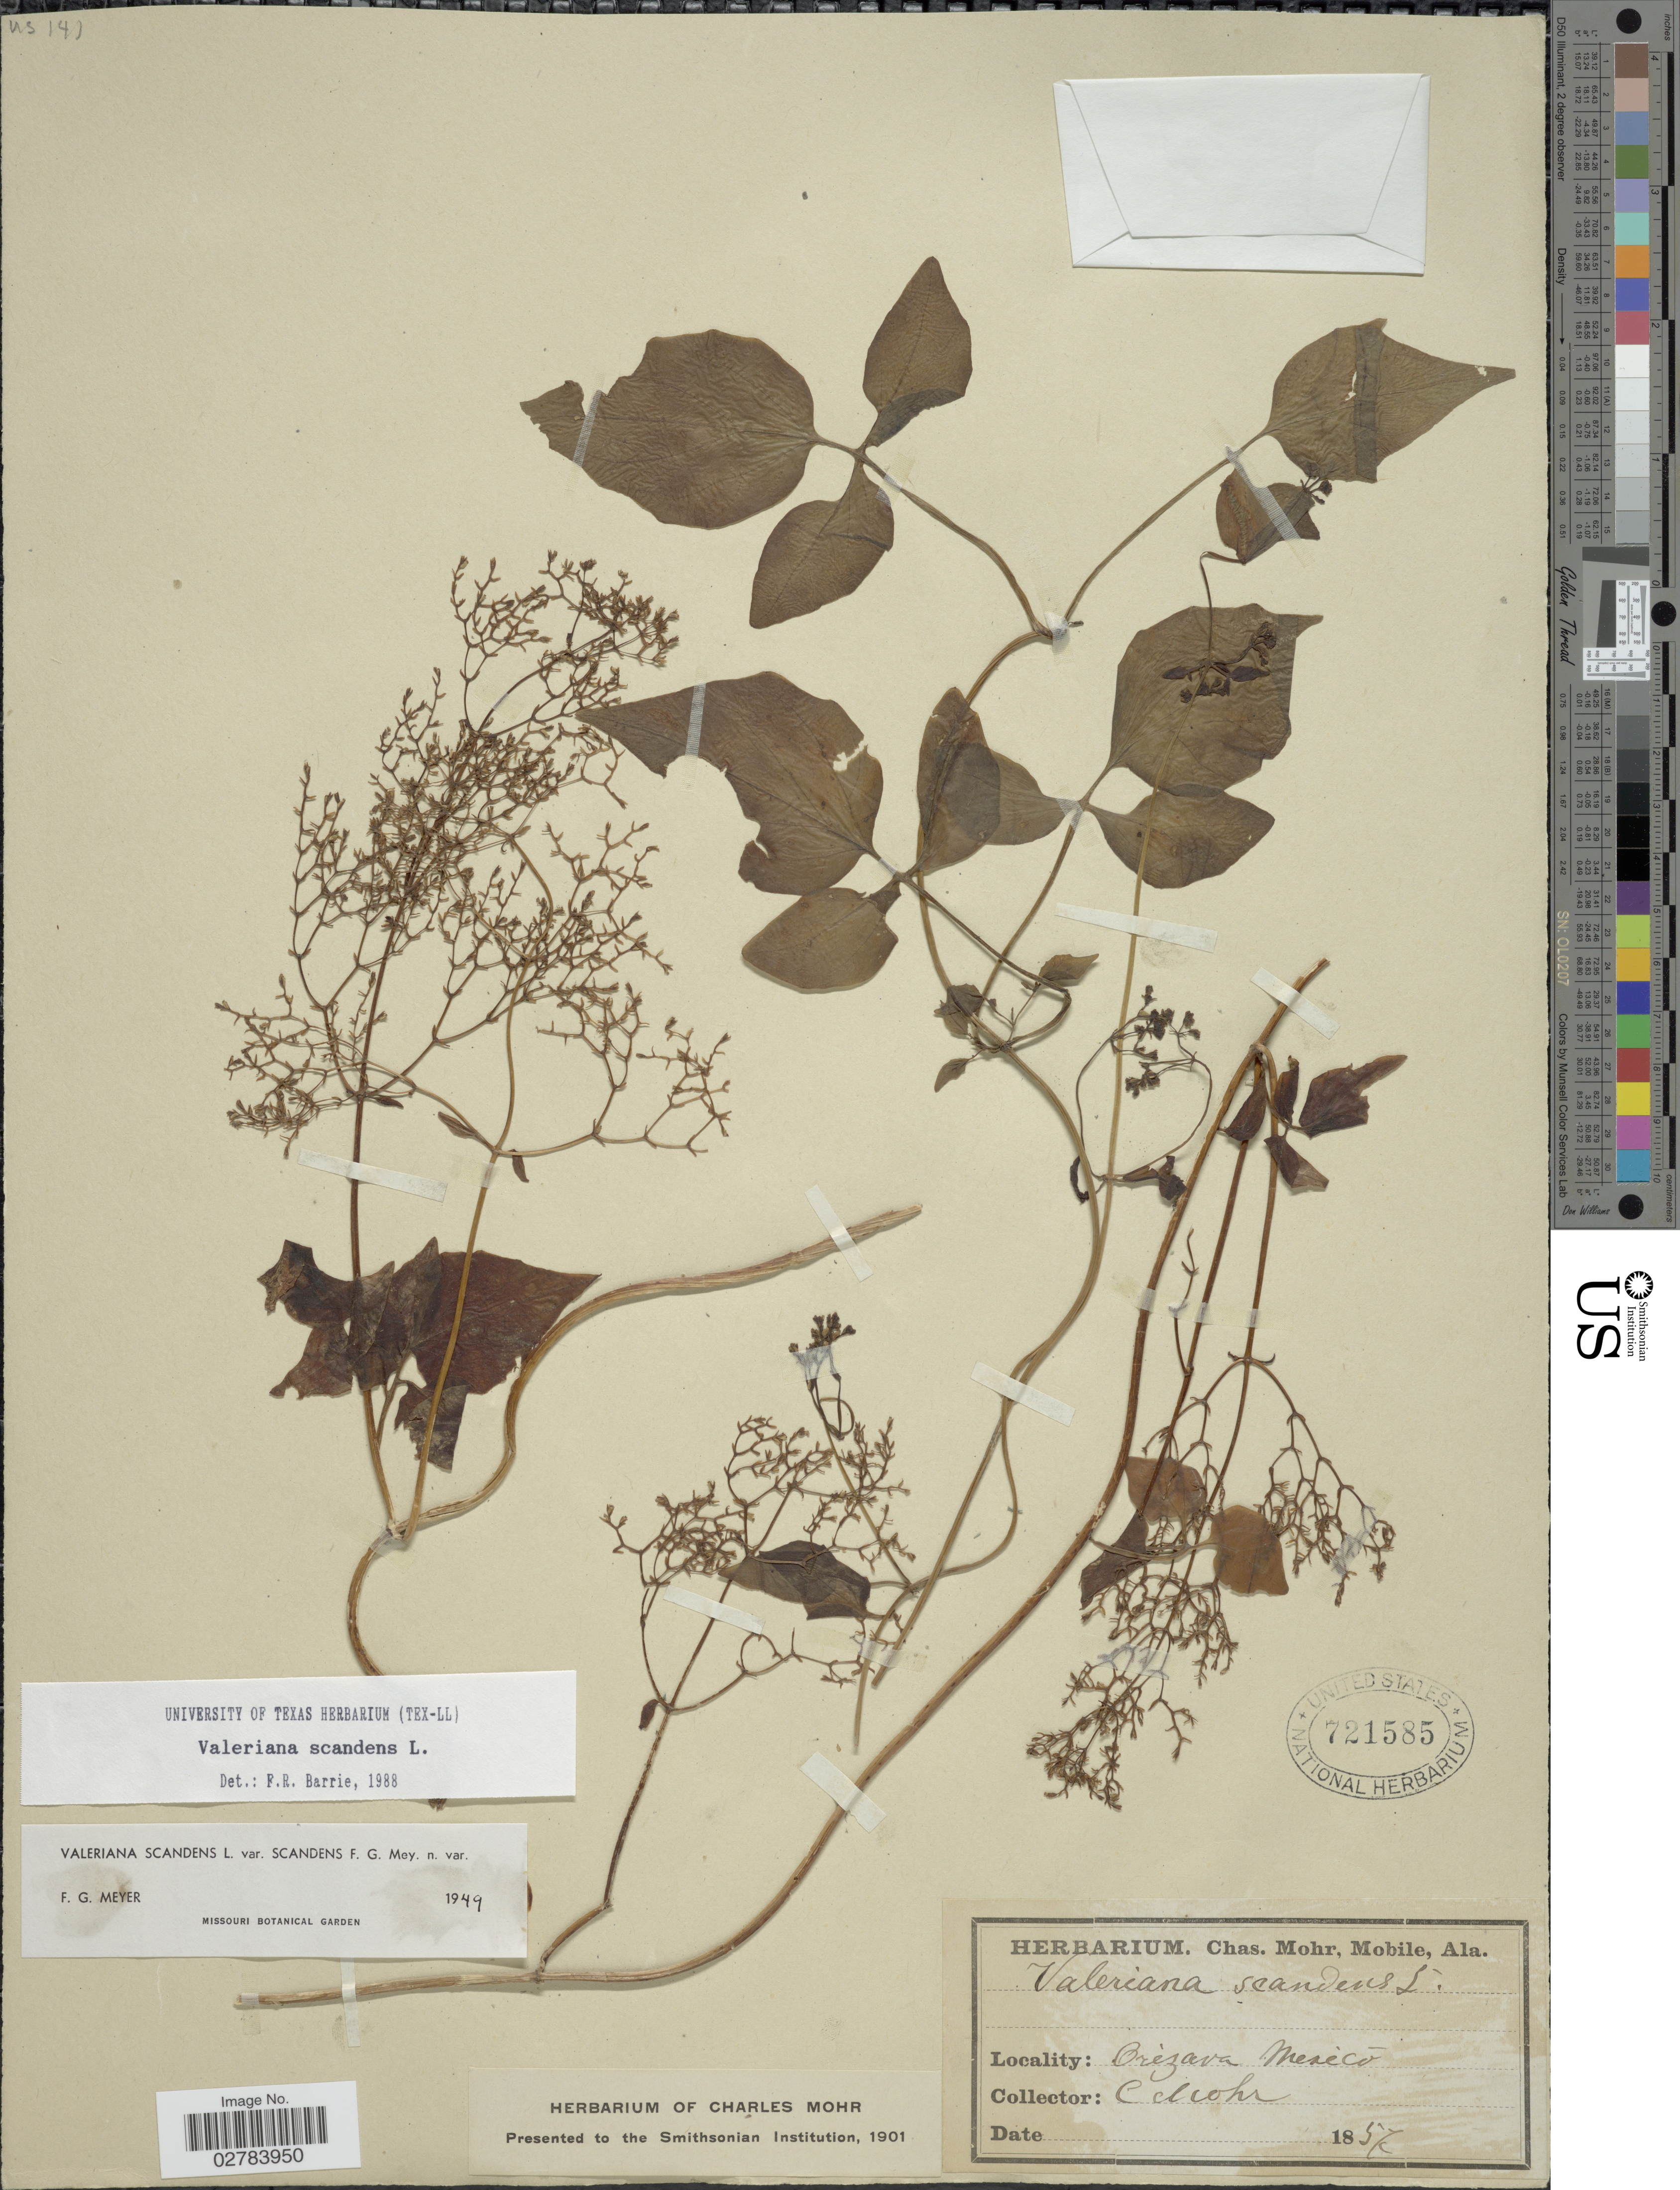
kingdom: Plantae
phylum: Tracheophyta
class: Magnoliopsida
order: Dipsacales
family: Caprifoliaceae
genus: Valeriana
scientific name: Valeriana scandens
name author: L.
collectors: Mohr, C. T. (herbarium)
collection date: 1857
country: Mexico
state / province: Veracruz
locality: Orizava.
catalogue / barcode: US 721585